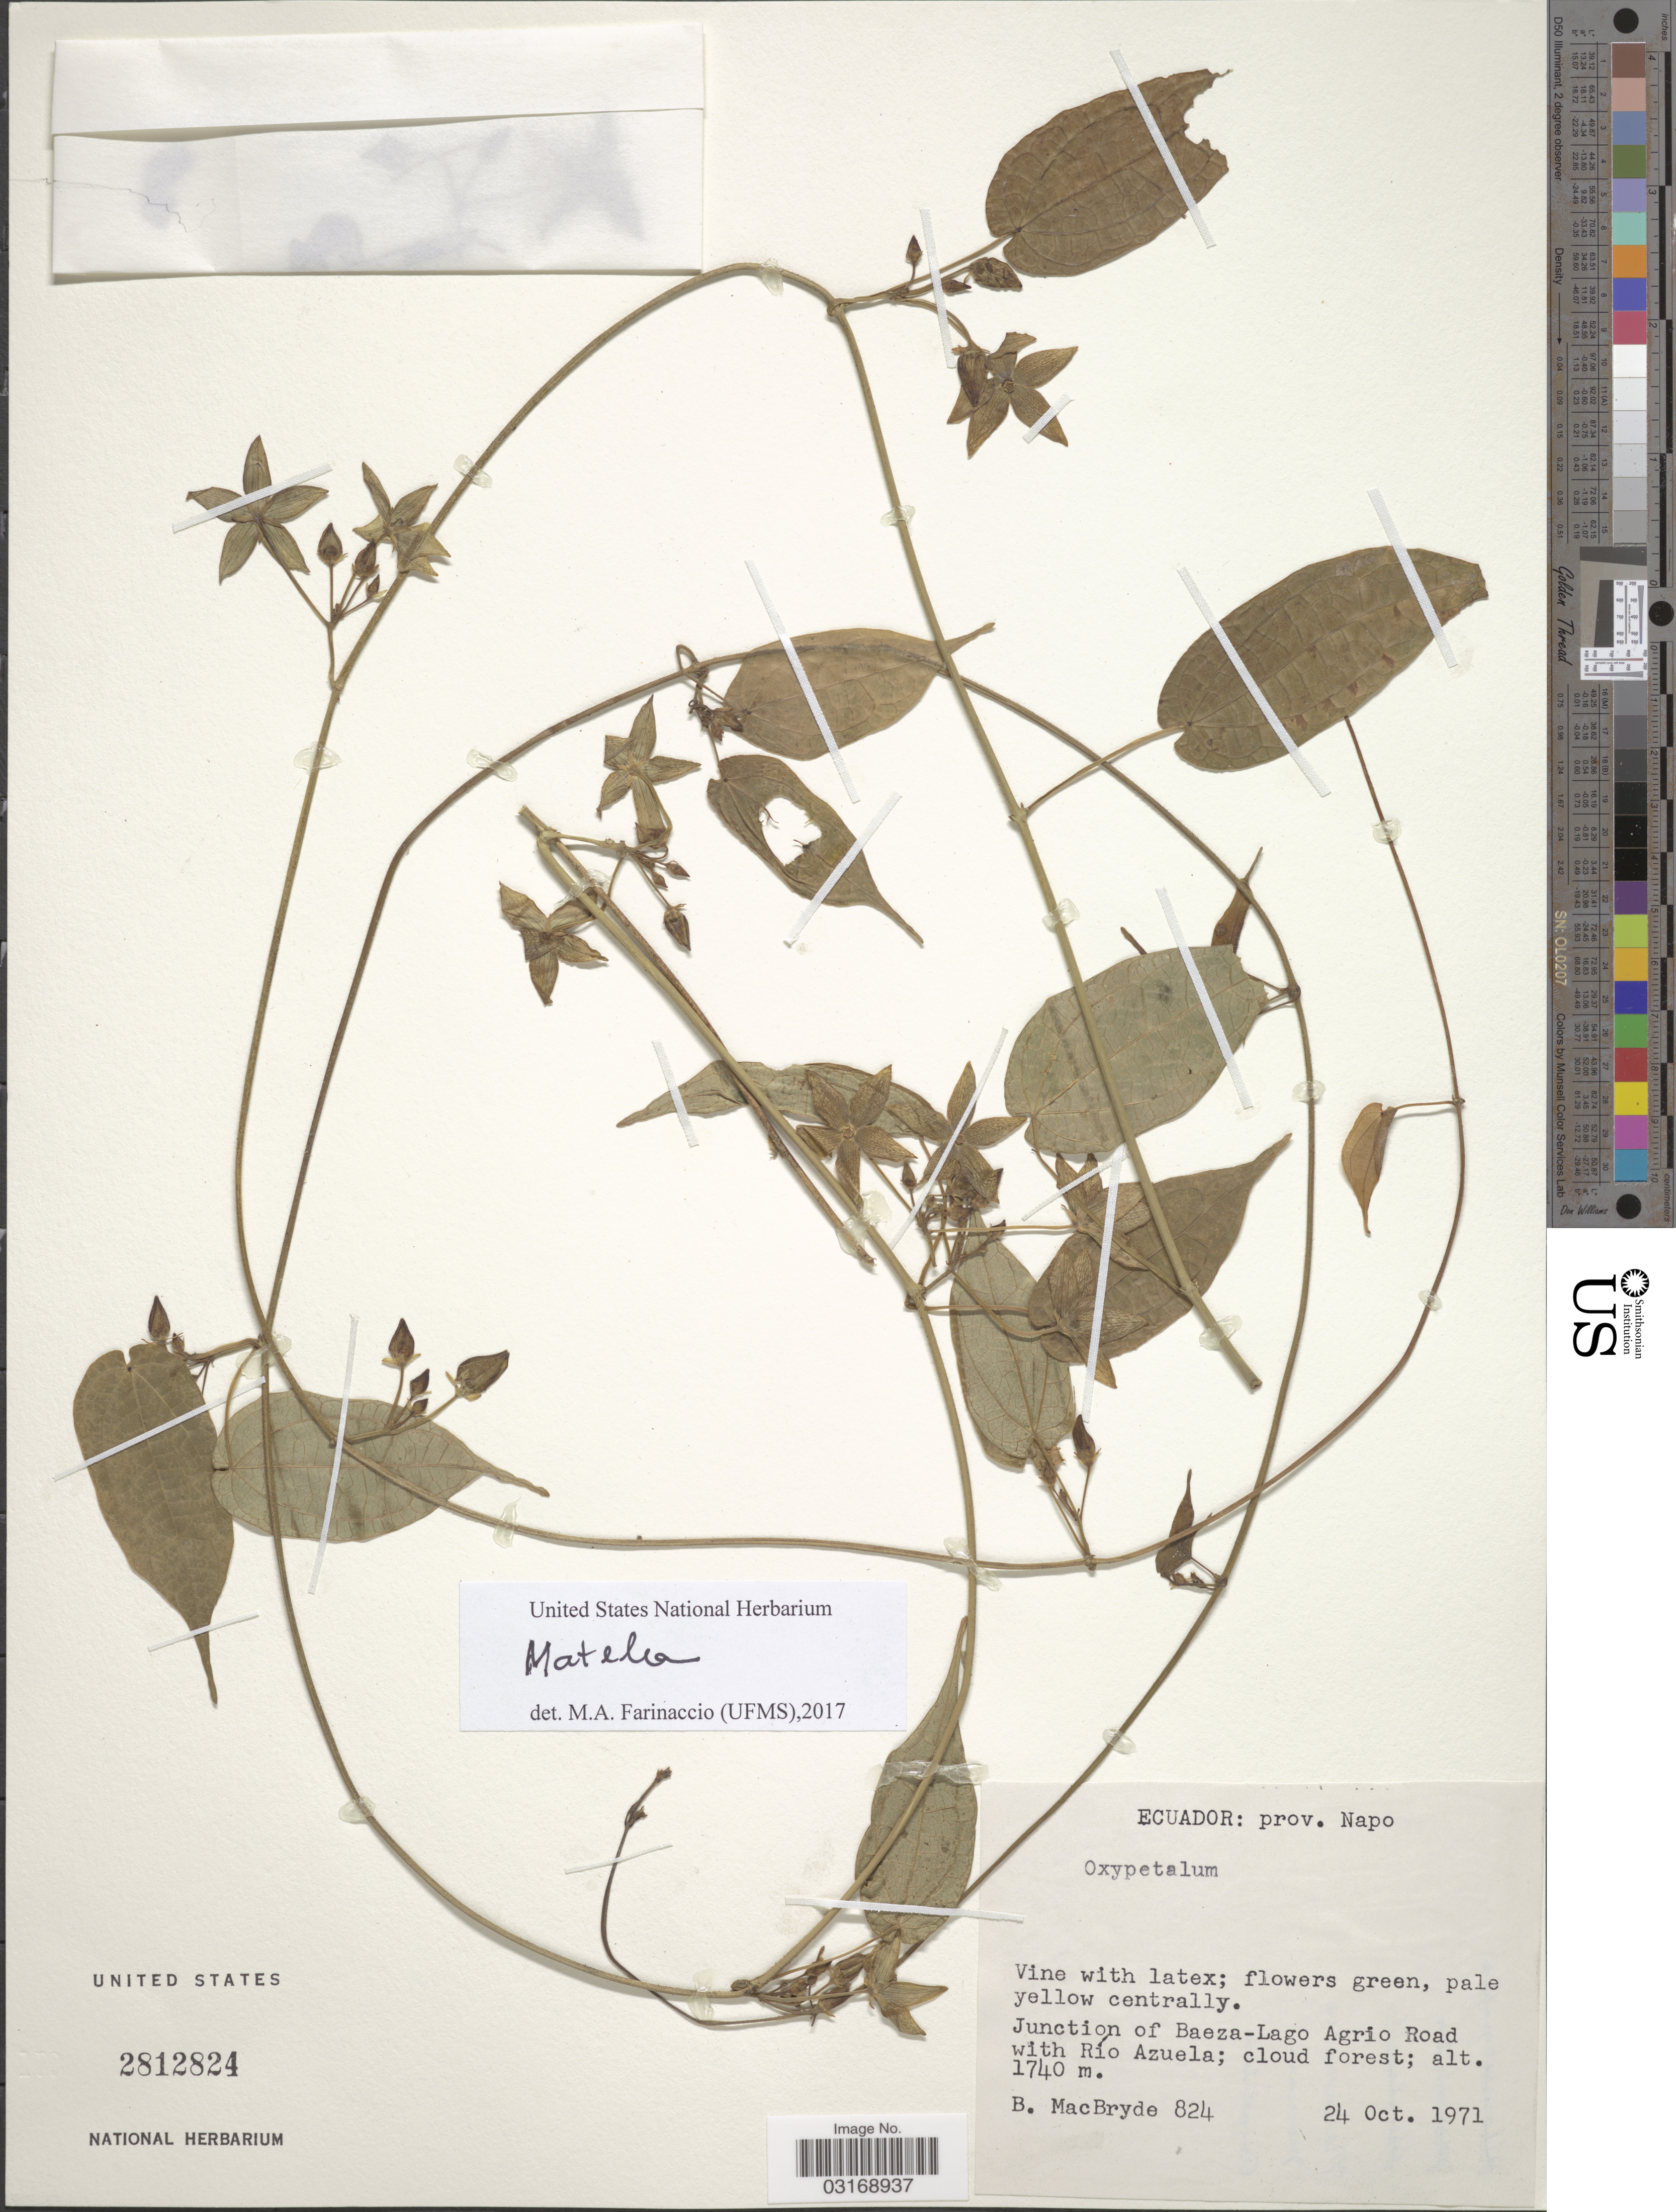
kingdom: Plantae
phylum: Tracheophyta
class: Magnoliopsida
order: Gentianales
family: Apocynaceae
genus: Matelea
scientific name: Matelea sp.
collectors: B. MacBryde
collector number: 824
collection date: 1971-10-24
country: Ecuador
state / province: Napo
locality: Junction of Baeza-Lago Agrio Road with Río Azuela.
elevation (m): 1740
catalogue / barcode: US 2812824